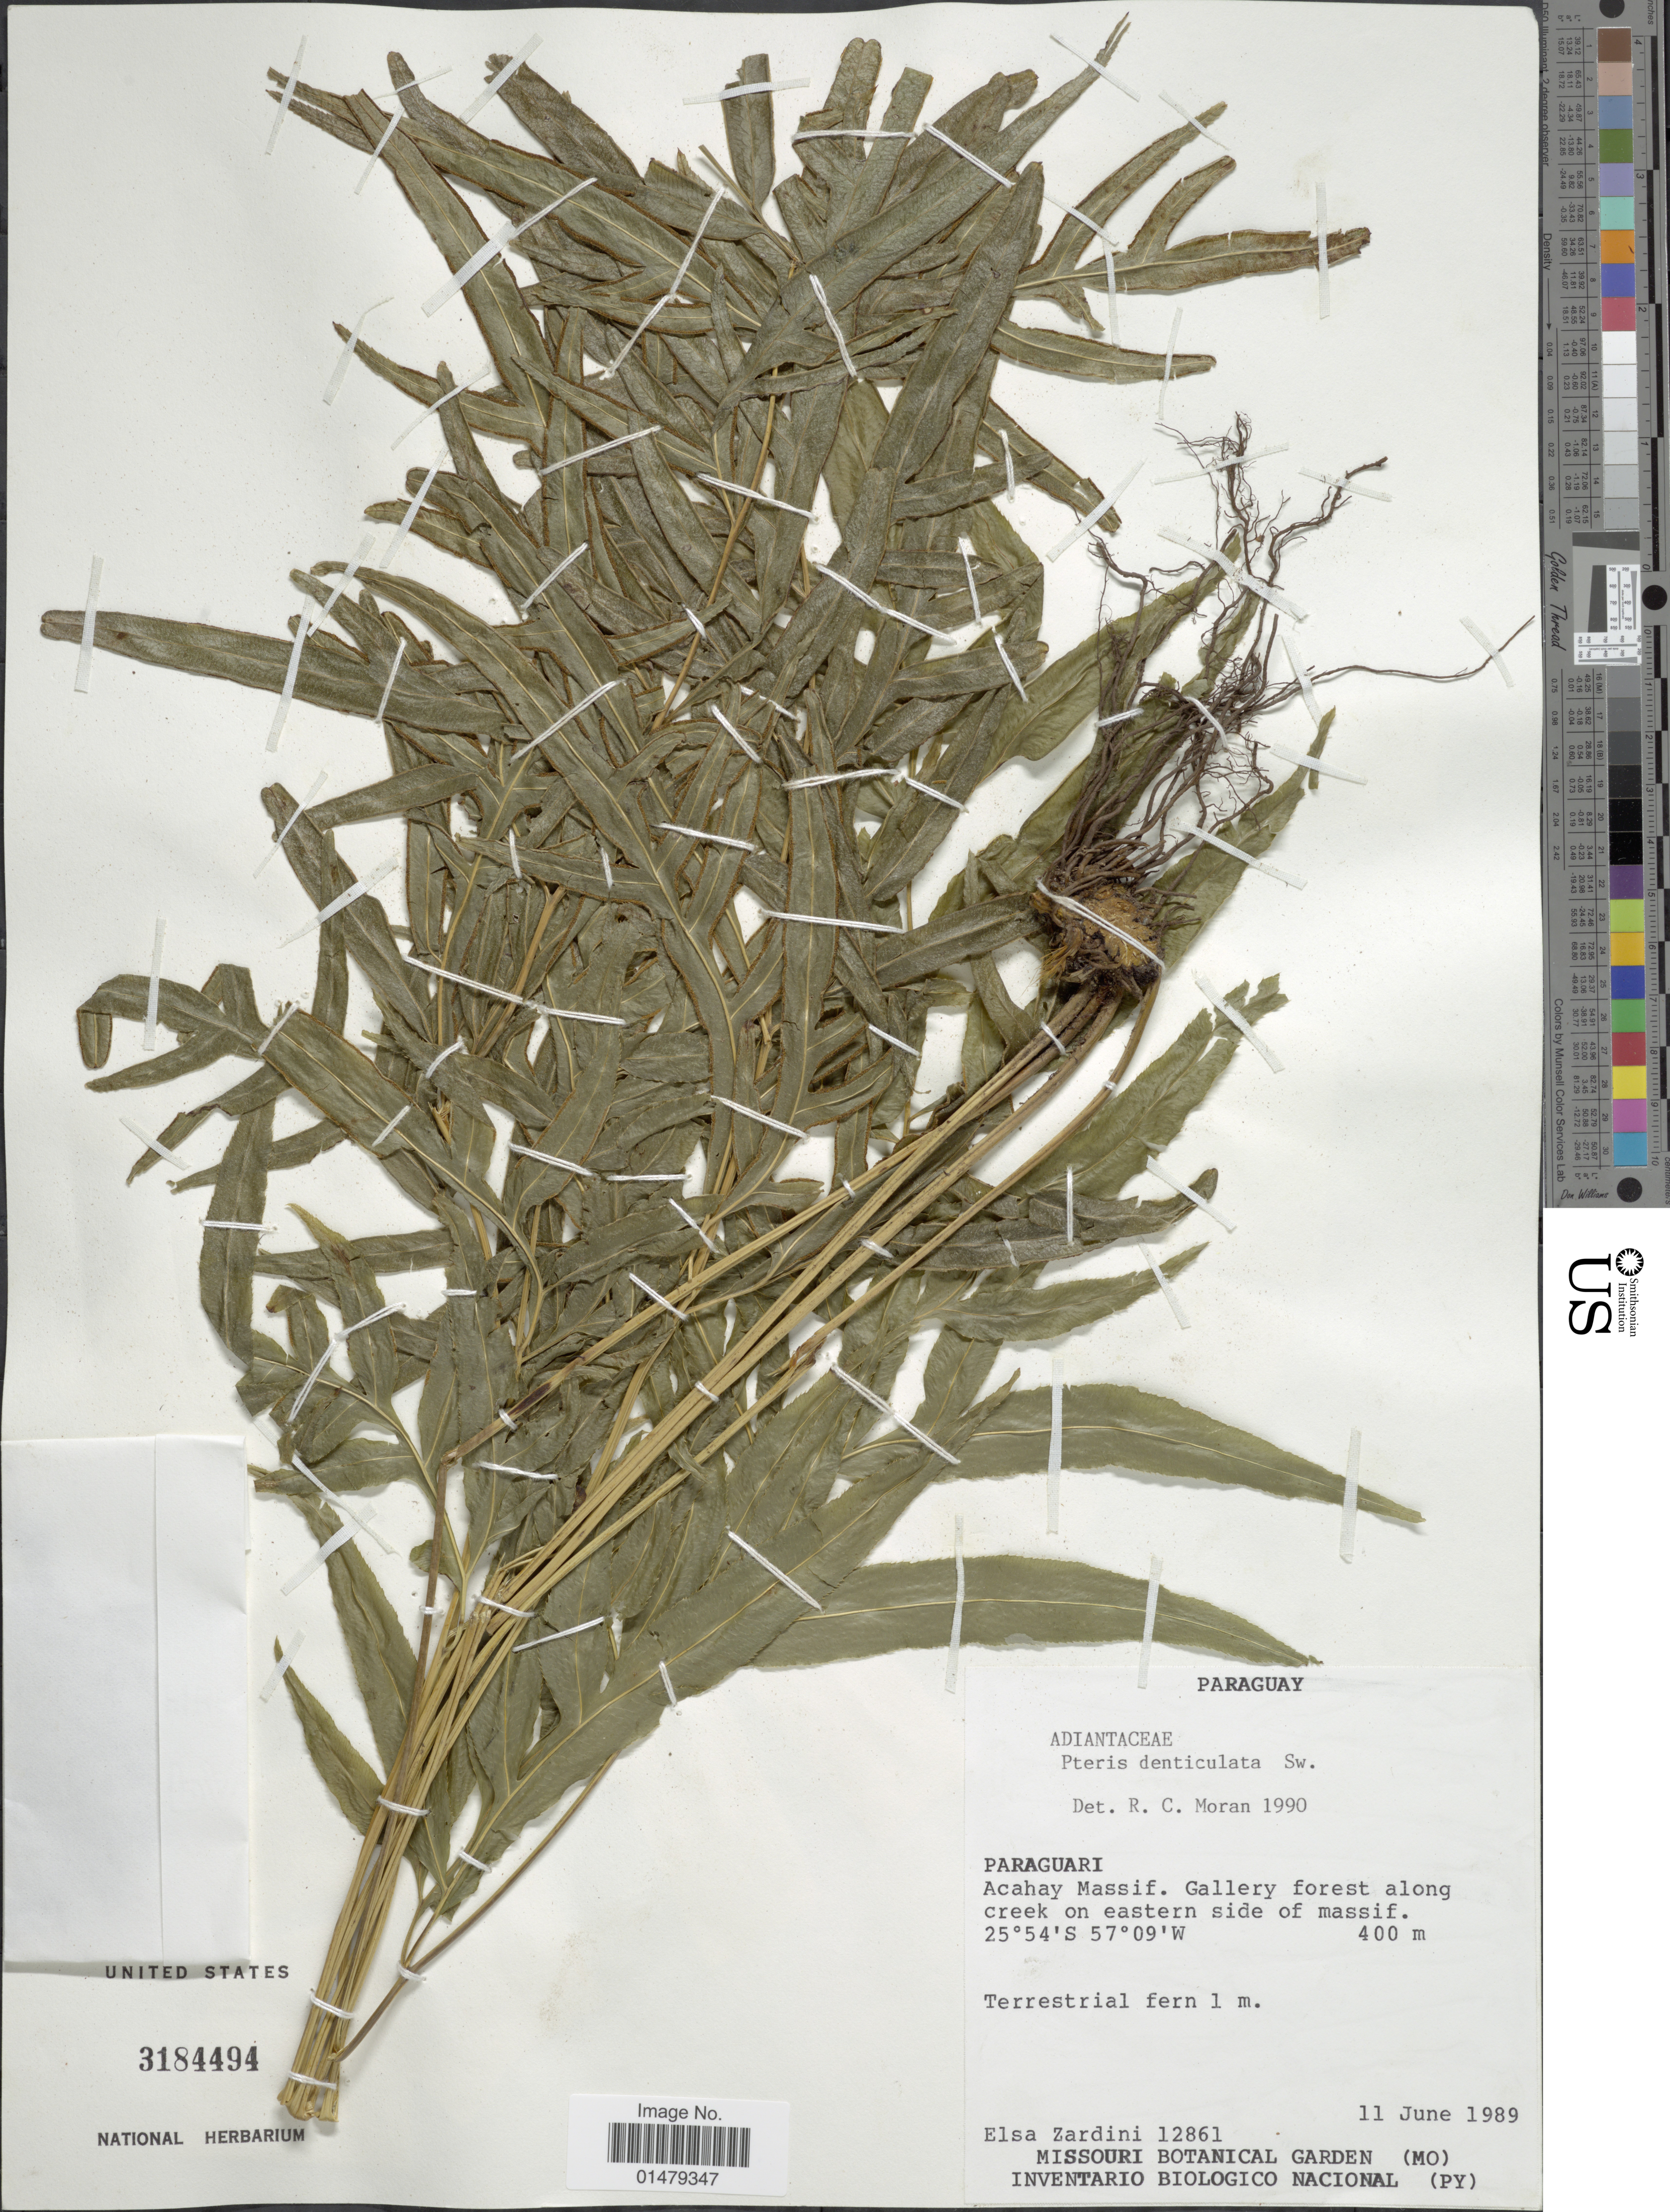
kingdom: Plantae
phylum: Tracheophyta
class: Polypodiopsida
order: Polypodiales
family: Pteridaceae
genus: Pteris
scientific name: Pteris denticulata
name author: Sw.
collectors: E. M. Zardini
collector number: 12861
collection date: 1989-06-11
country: Paraguay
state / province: Paraguari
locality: Acahay Massif. Gallery forest along creek on eastern side of massif.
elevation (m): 400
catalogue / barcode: US 3184494